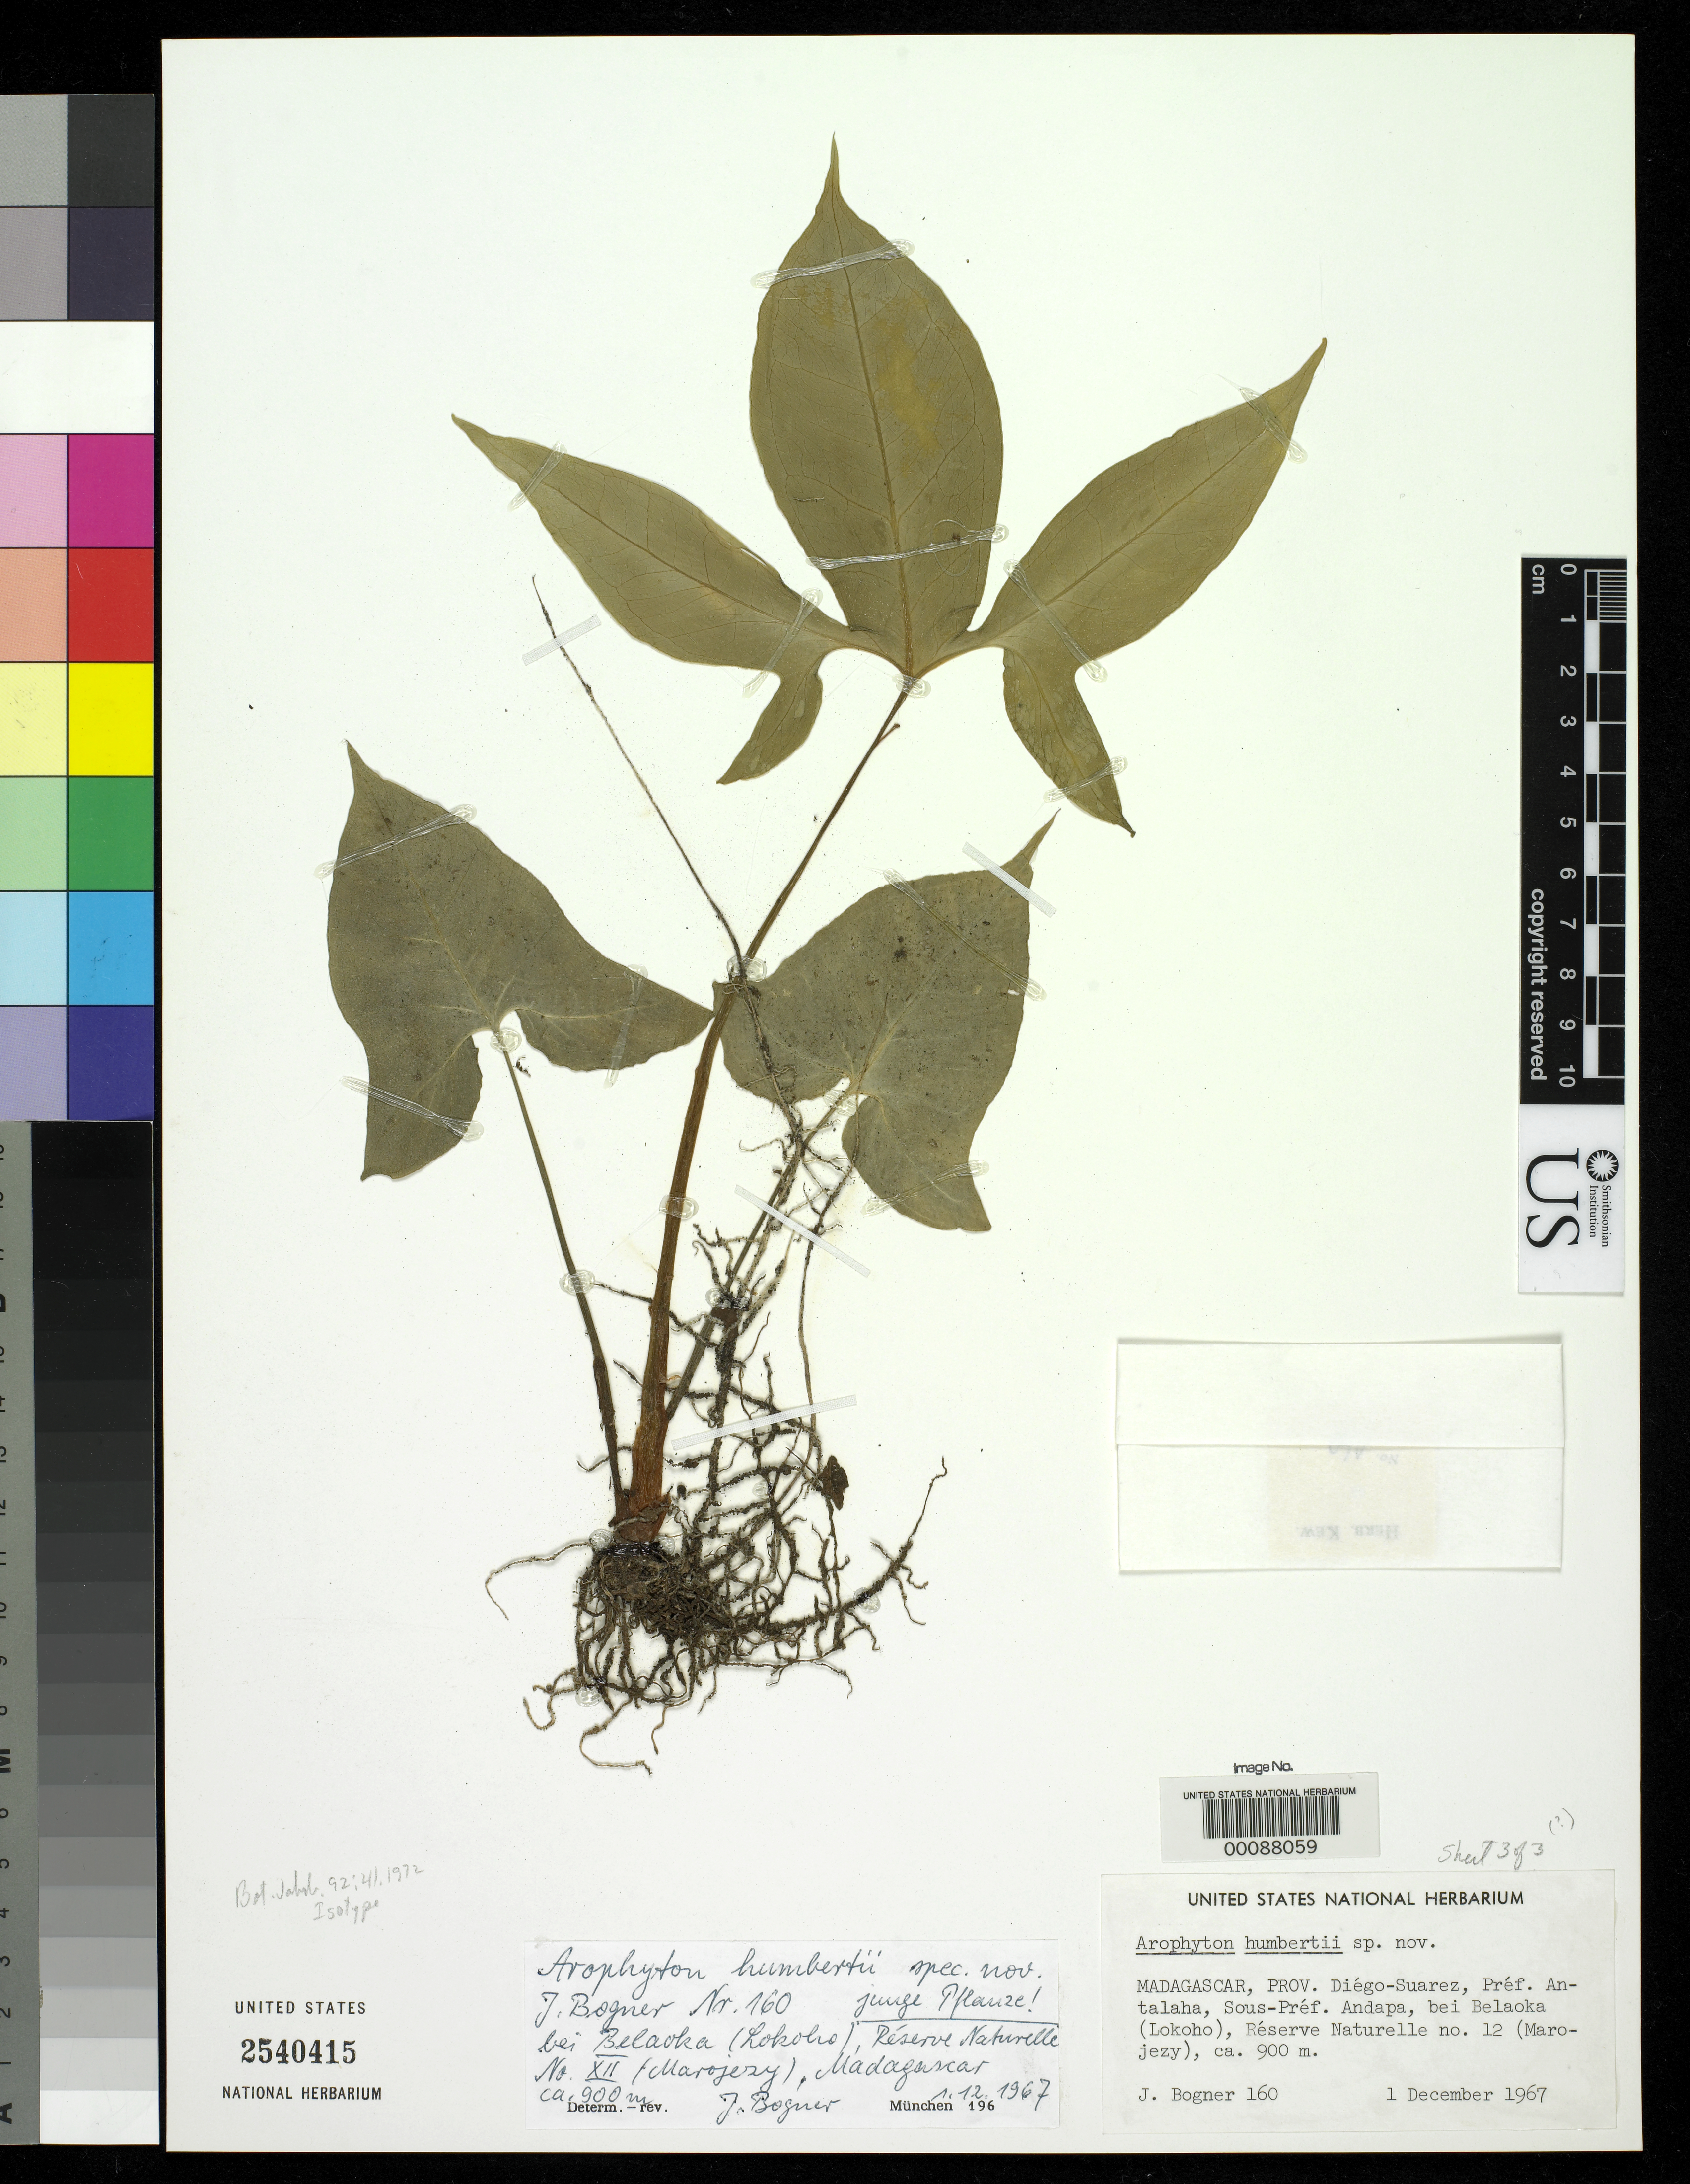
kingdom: Plantae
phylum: Tracheophyta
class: Liliopsida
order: Alismatales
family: Araceae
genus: Arophyton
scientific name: Arophyton humbertii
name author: Bogner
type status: Holotype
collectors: J. Bogner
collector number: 160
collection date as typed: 01 Dec 1967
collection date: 1967-12-01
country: Madagascar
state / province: Sava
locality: Pref. Antalaha, sous-pref. Andapa, Beibelaoka (Lokoho), Reserve Naturelle no. 12 (Marojezy).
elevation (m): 900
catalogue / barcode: US 2540415